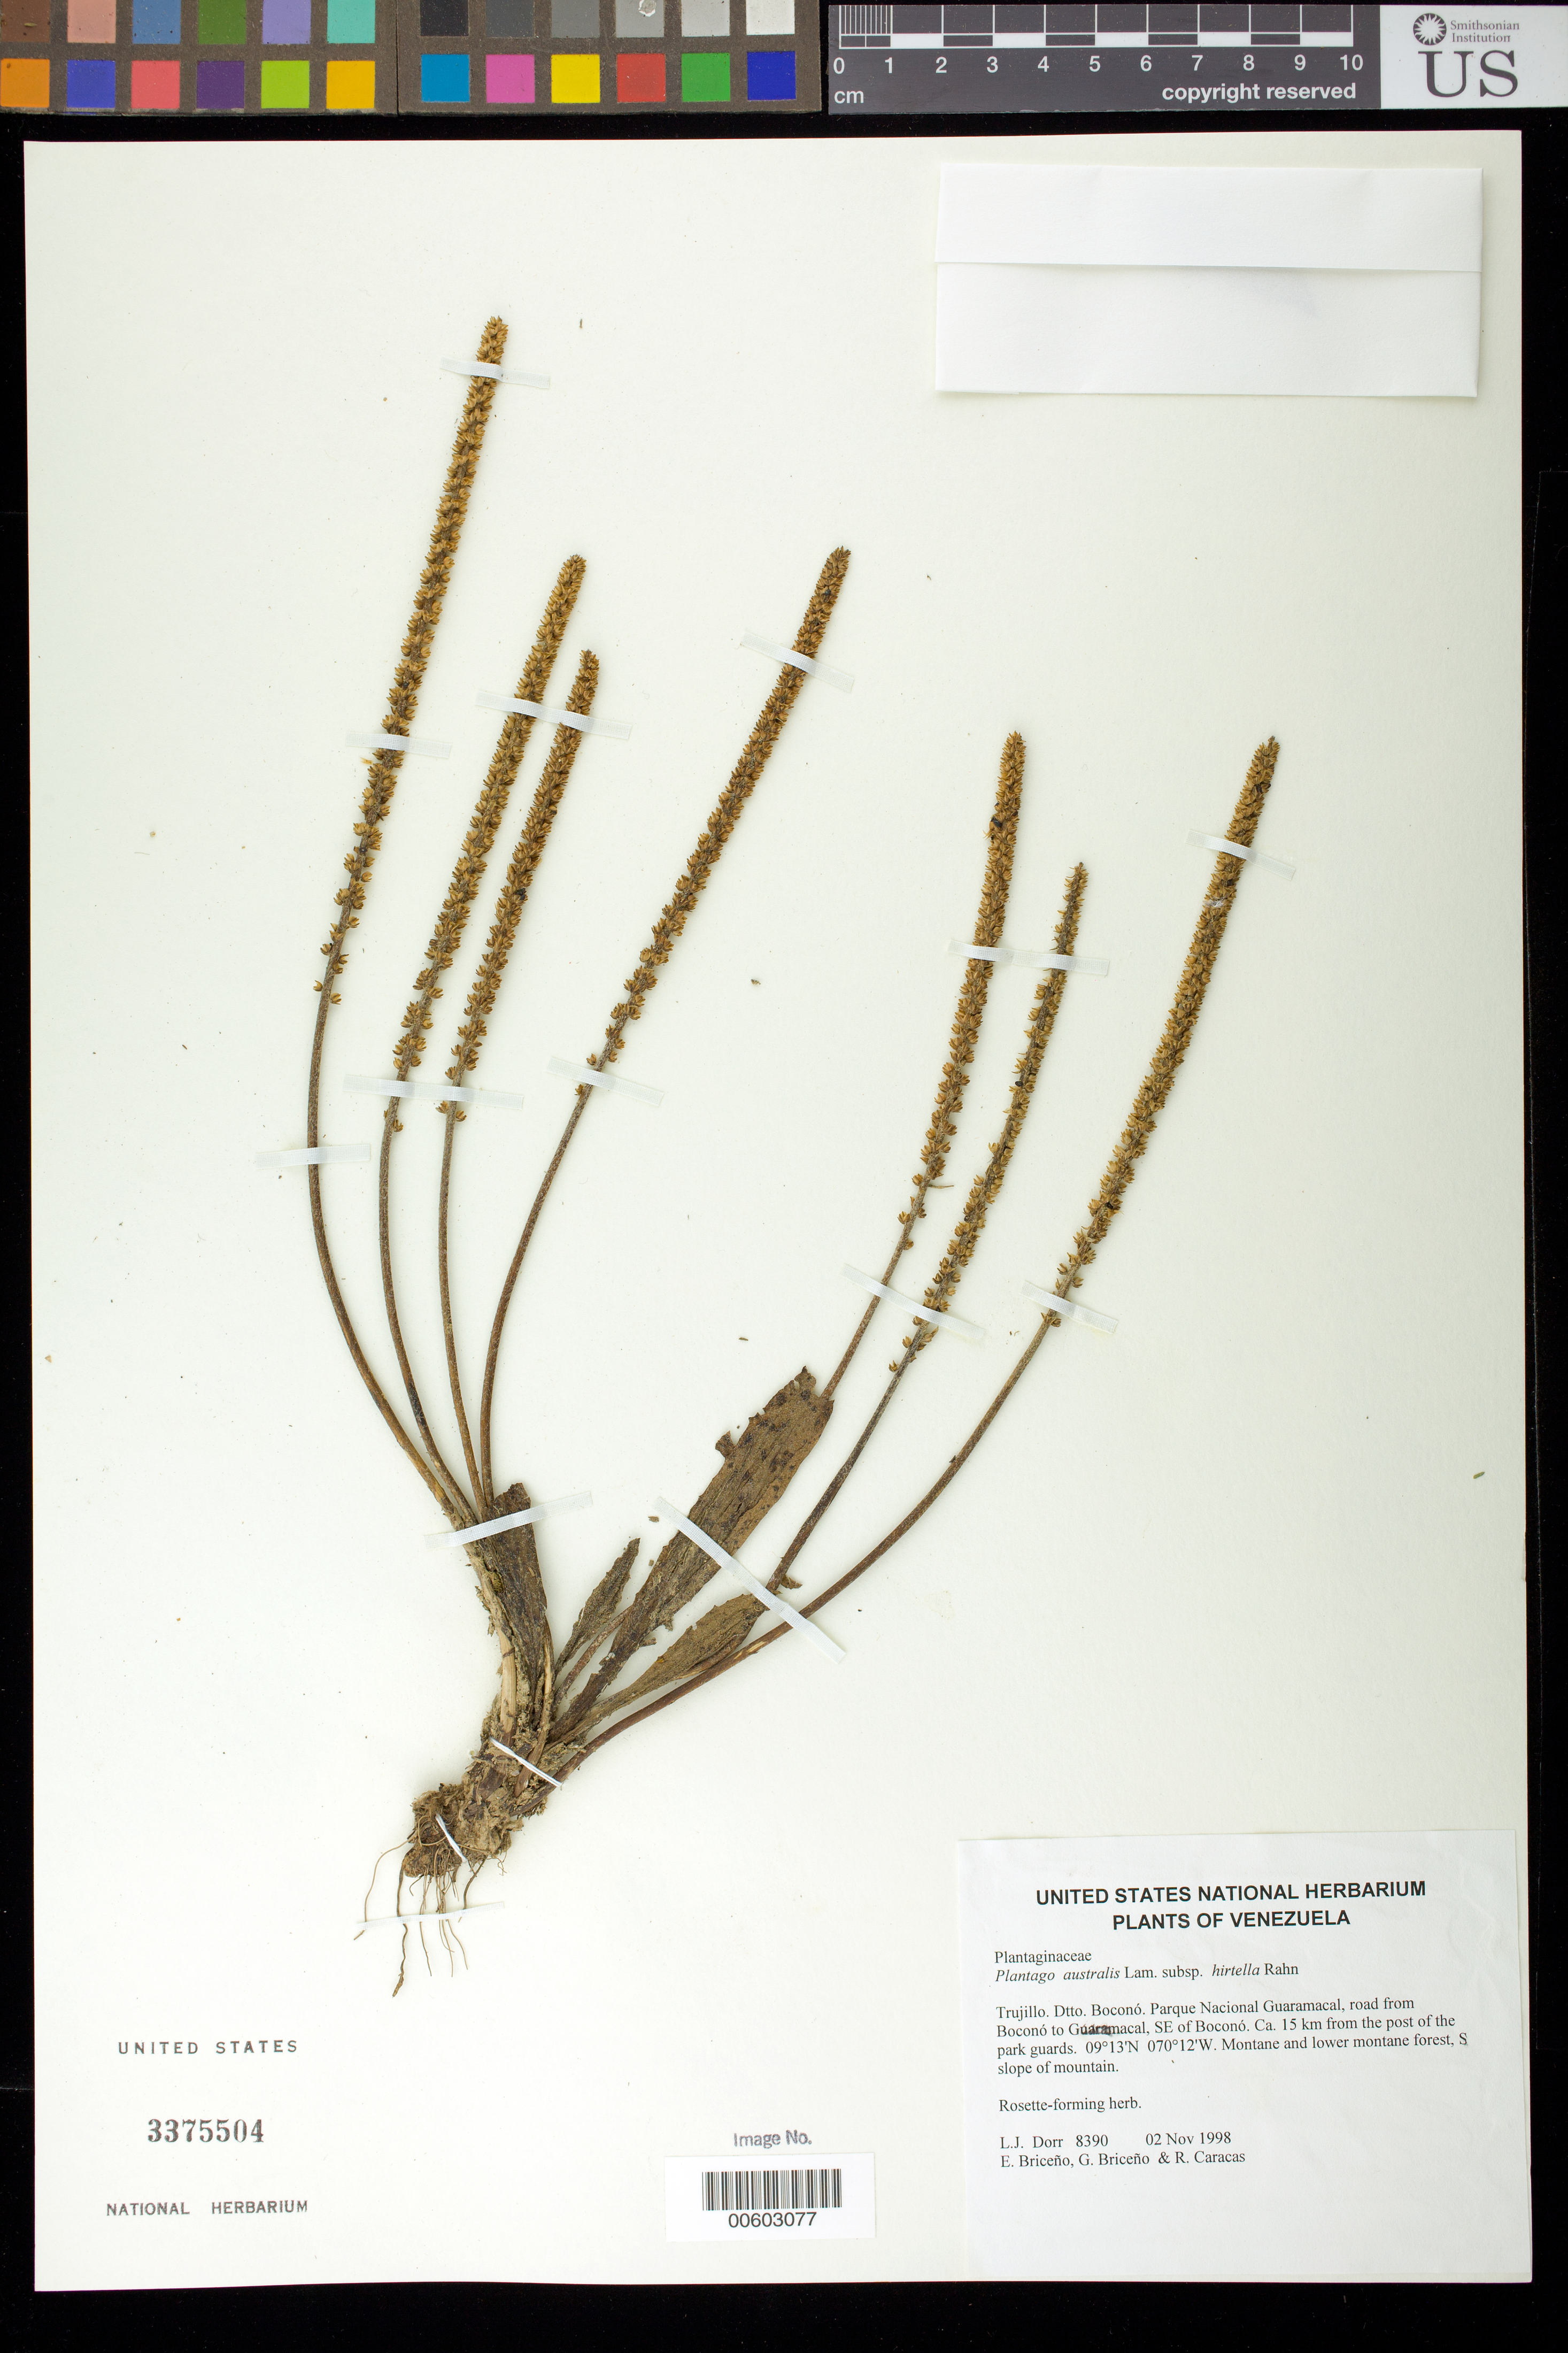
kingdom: Plantae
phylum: Tracheophyta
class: Magnoliopsida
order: Lamiales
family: Plantaginaceae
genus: Plantago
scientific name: Plantago australis subsp. hirtella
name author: (Kunth) Rahn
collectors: L. J. Dorr, E. Briceño, G. Briceño & R. Caracas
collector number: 8390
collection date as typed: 02 Nov 1998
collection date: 1998-11-02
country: Venezuela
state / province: Trujillo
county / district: Boconó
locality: Parque Nacional Guaramacal, road from Boconó to Guaramacal, SE of Boconó, ca. 15 km from the post of the park guards.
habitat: Montane and lower montane forest, S slope of mountain.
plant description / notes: PORT, US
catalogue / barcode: US 3375504